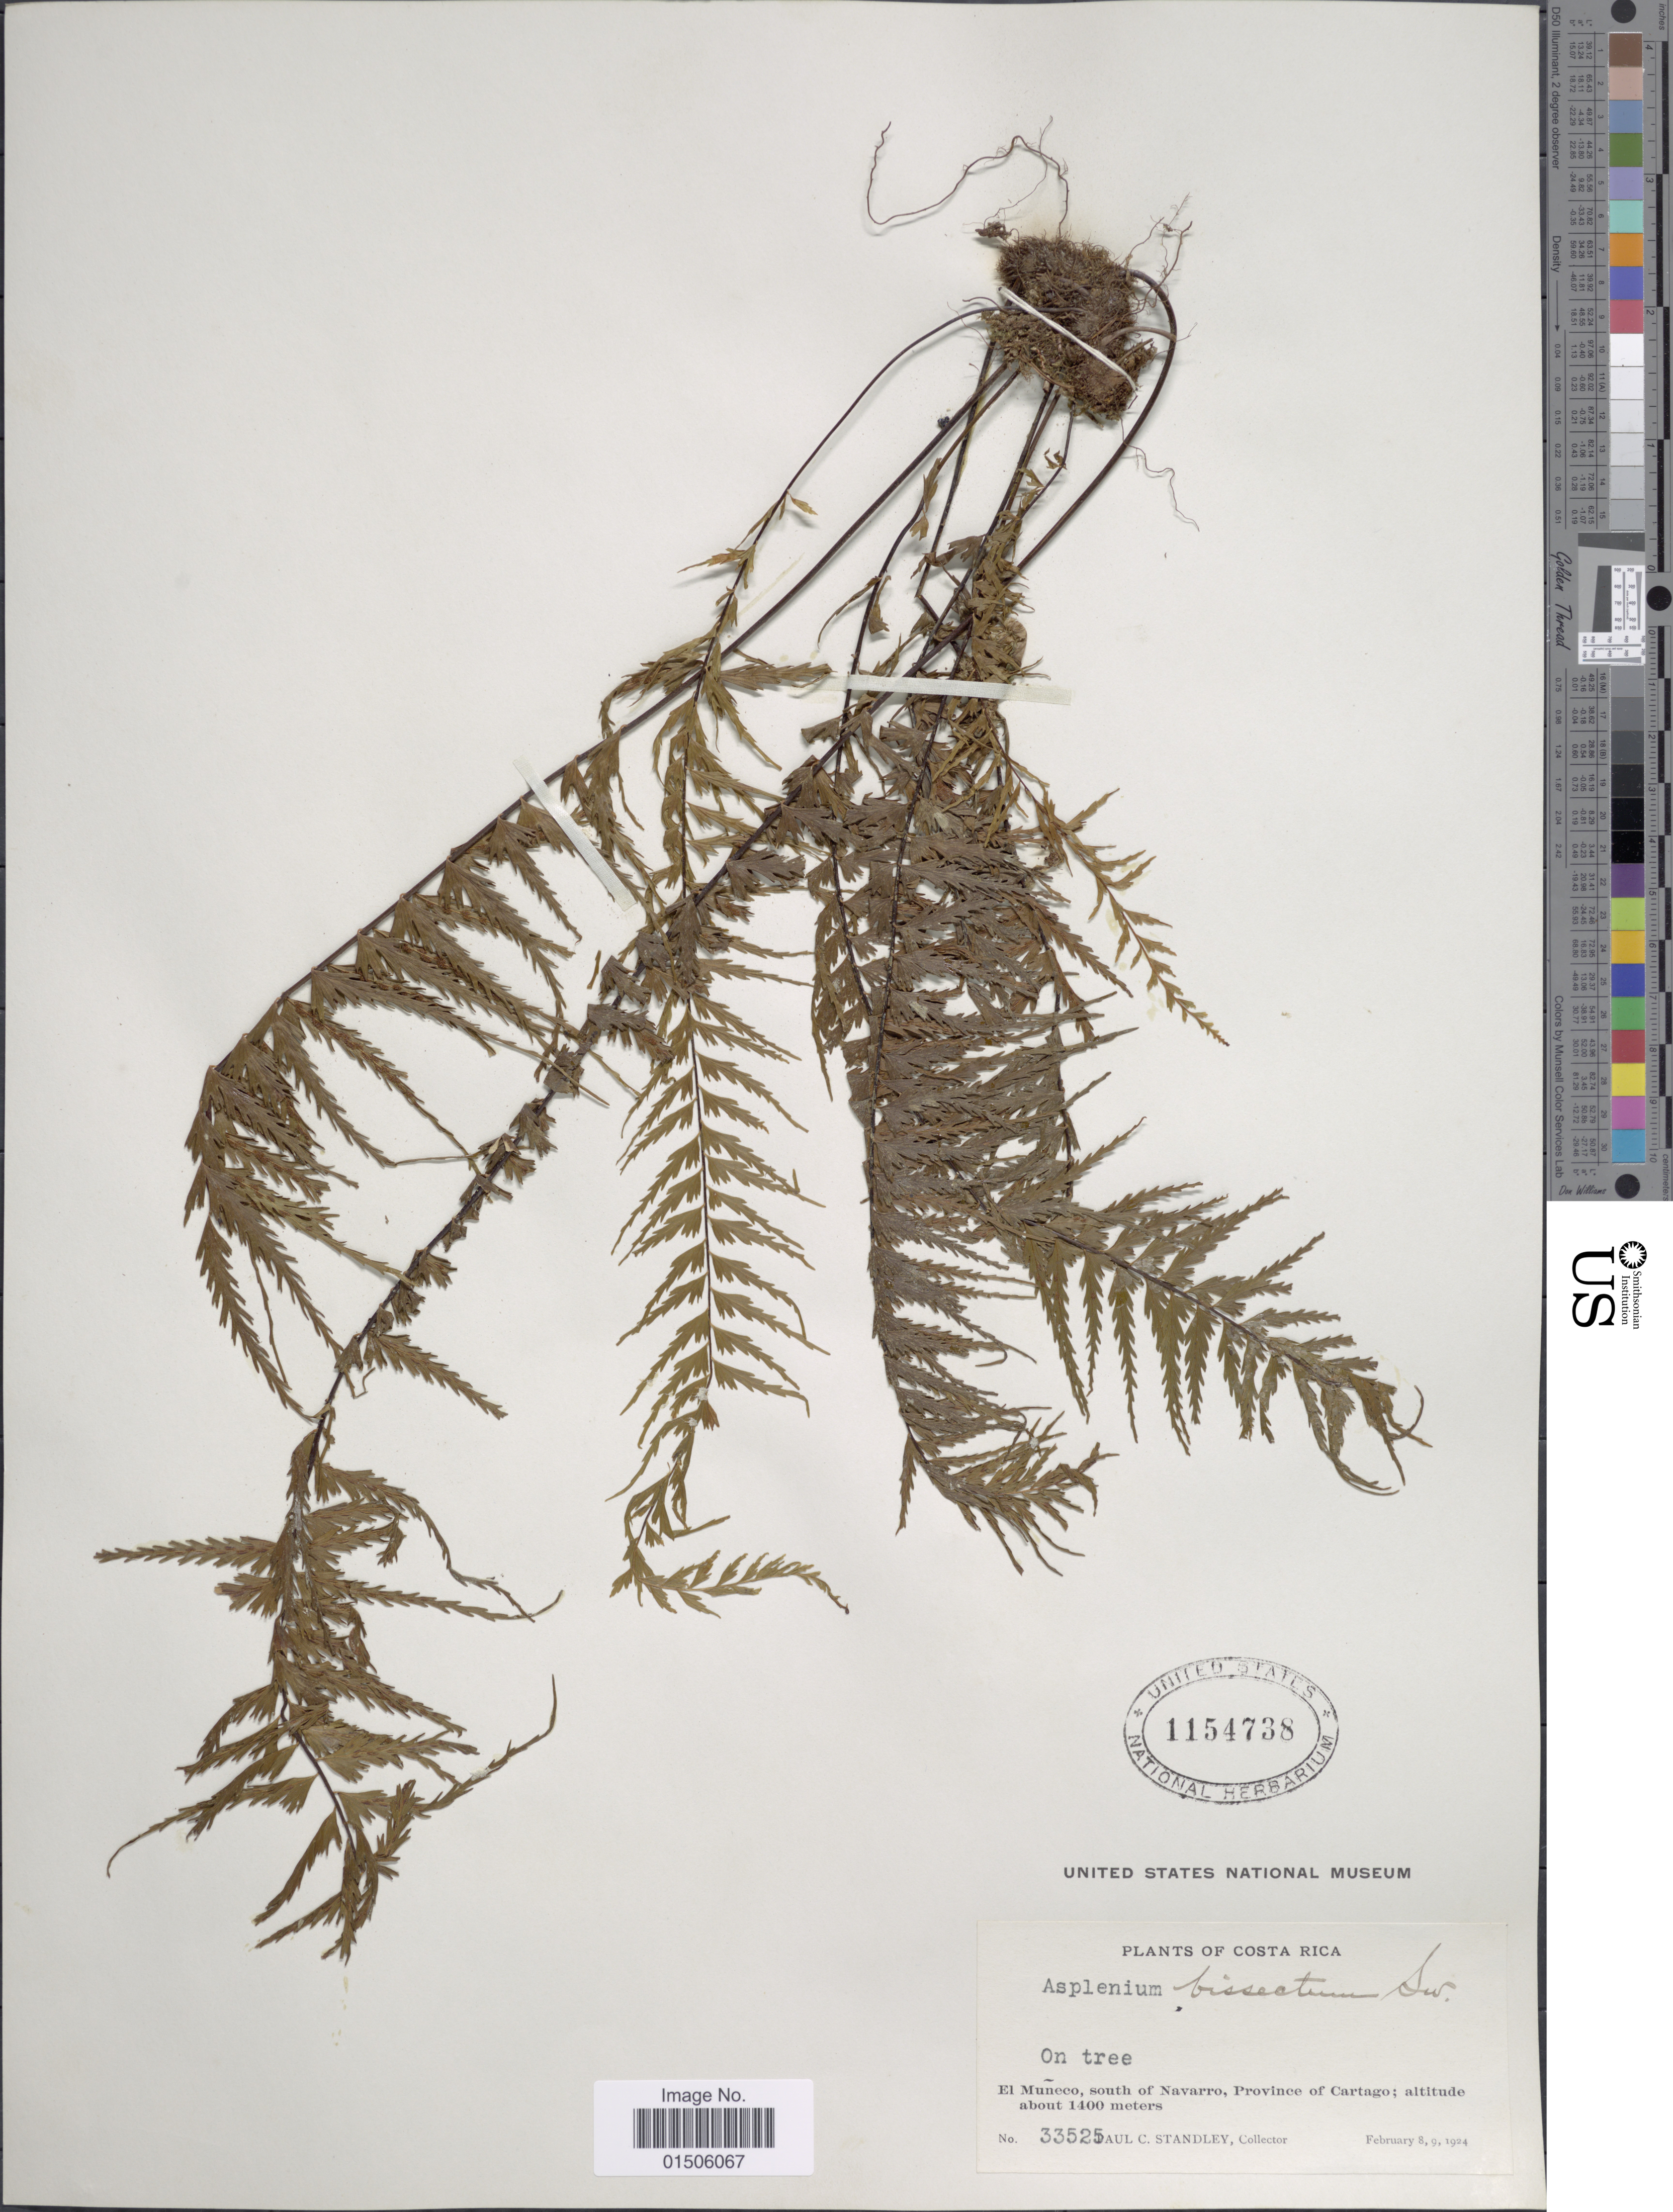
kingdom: Plantae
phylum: Tracheophyta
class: Polypodiopsida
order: Polypodiales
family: Aspleniaceae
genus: Asplenium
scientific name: Asplenium dissectum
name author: Sw.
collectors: P. C. Standley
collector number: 33525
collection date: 1924-02-08/1924-02-09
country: Costa Rica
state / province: Cartago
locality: El Muñeco, South of Navarro, Province of Cartago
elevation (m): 1400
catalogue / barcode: US 1154738